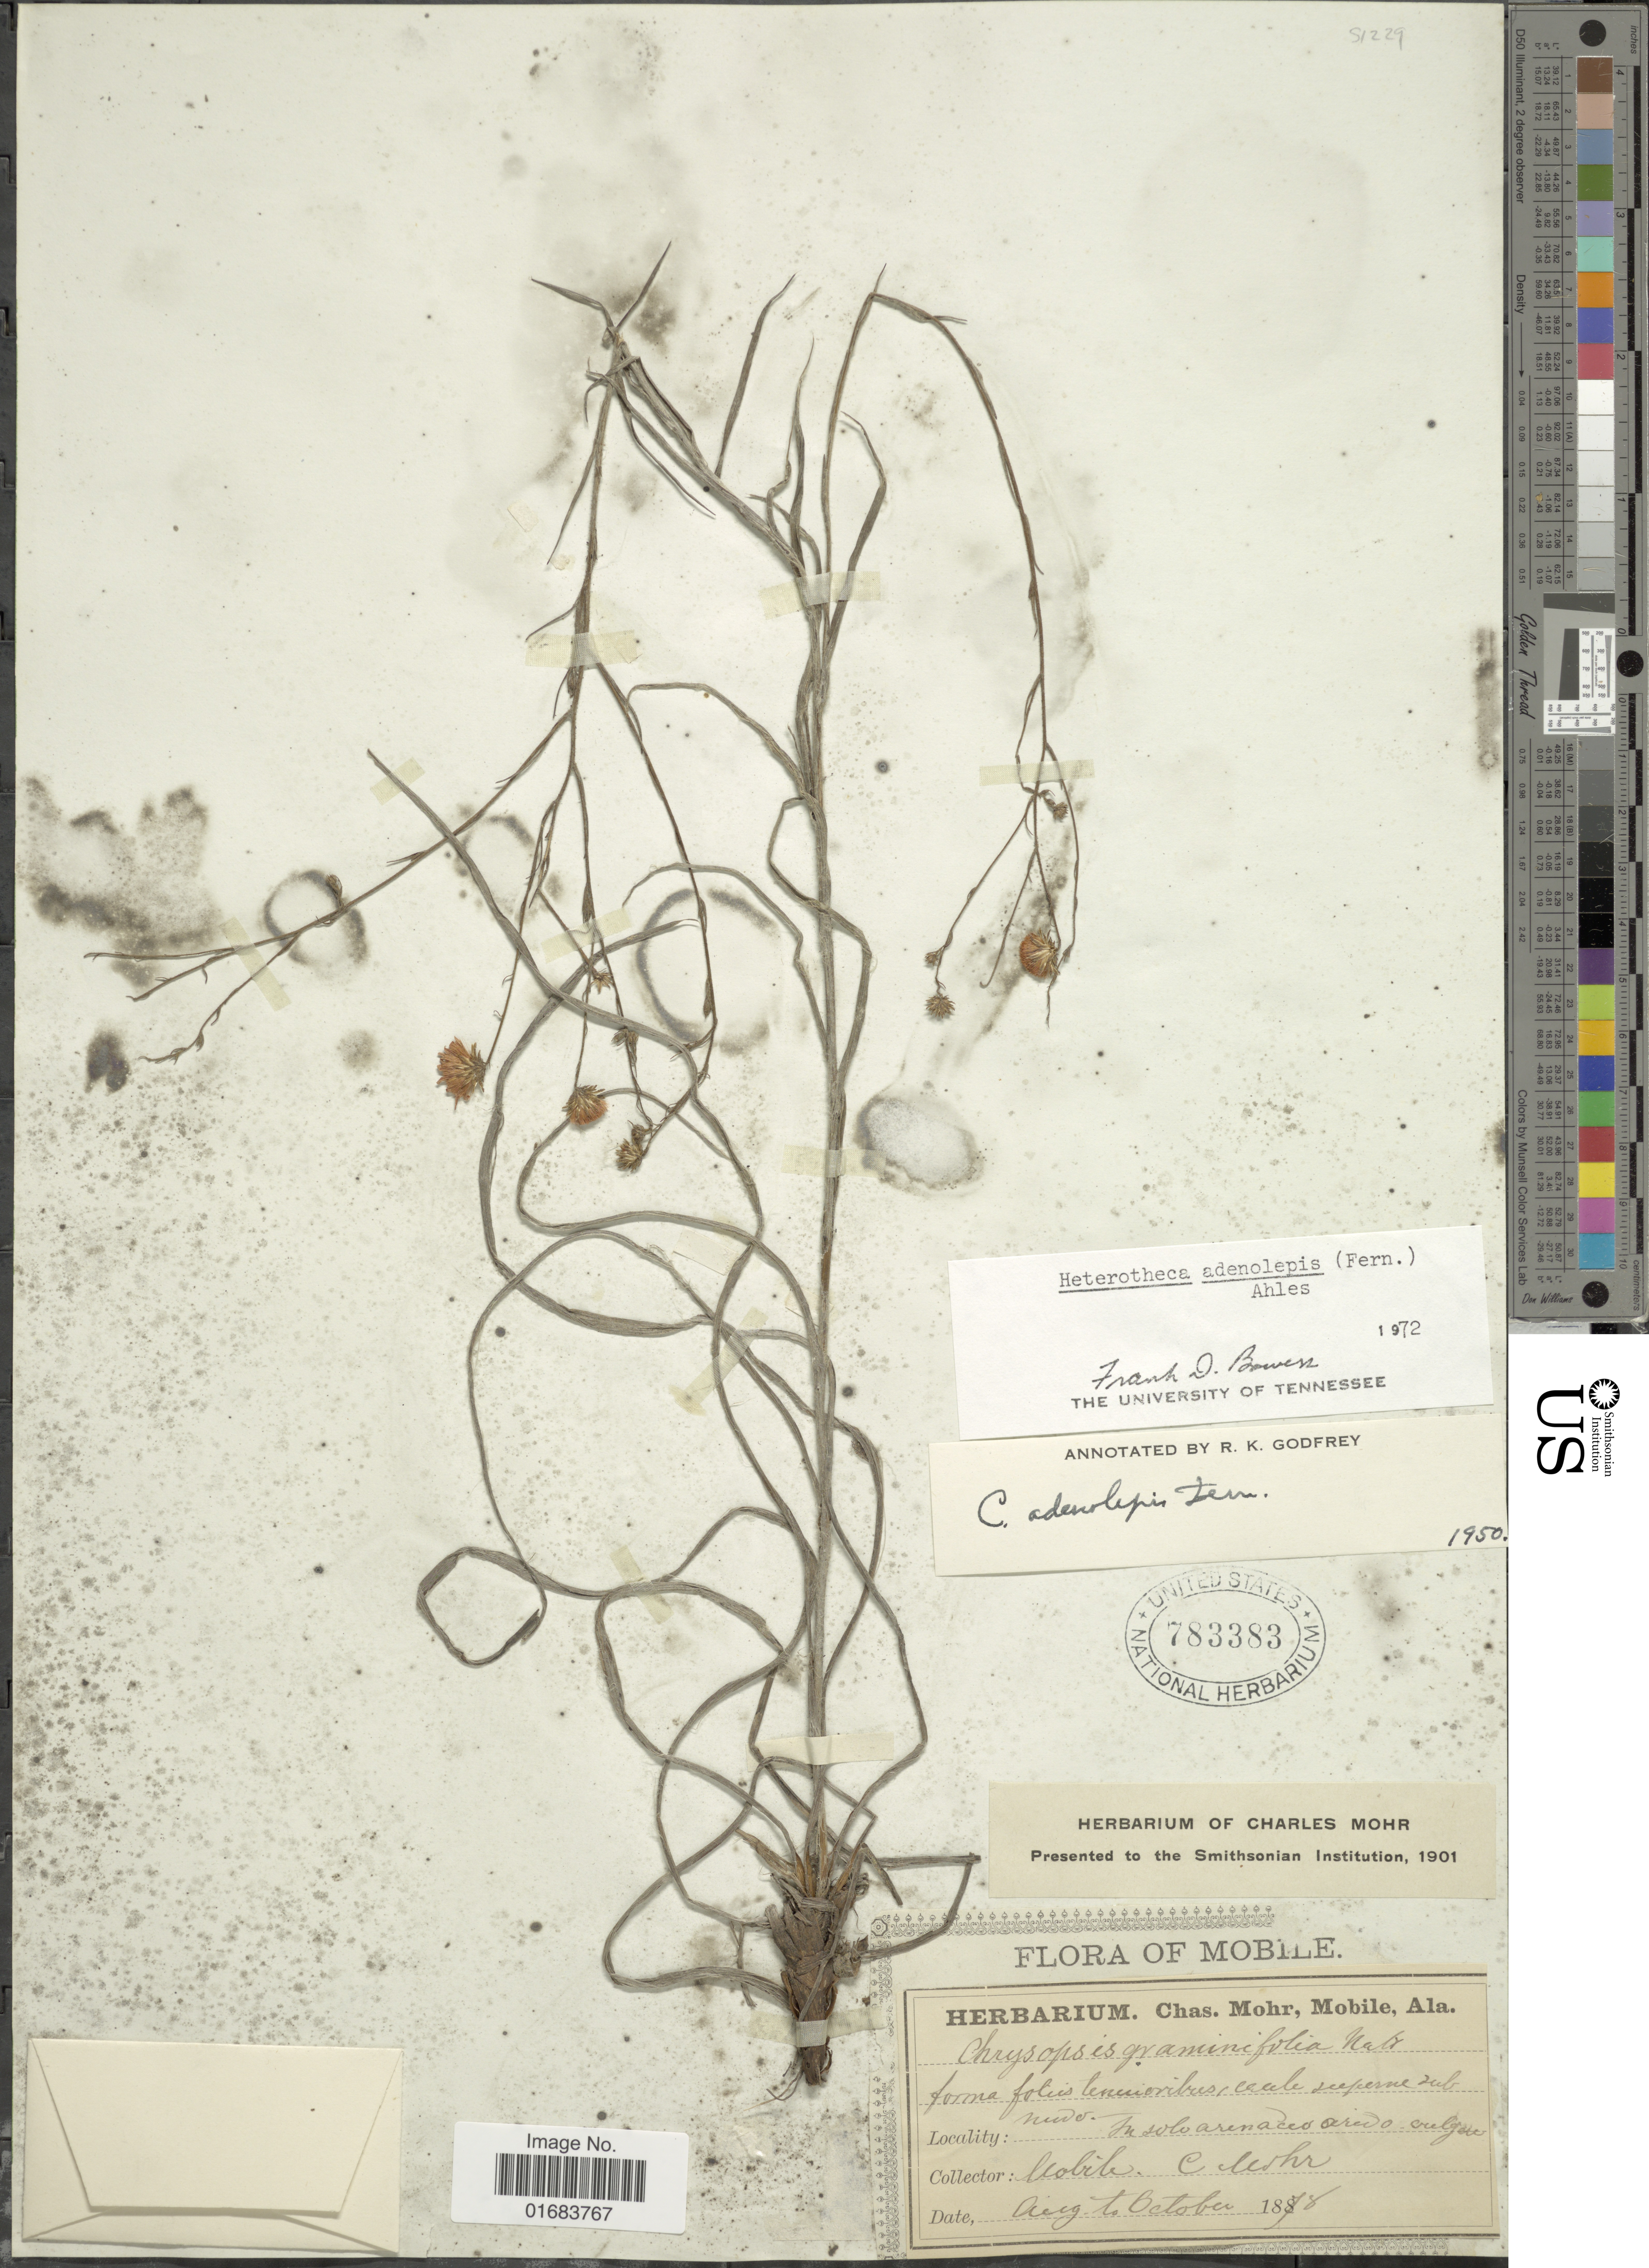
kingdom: Plantae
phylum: Tracheophyta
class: Magnoliopsida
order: Asterales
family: Asteraceae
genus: Pityopsis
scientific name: Pityopsis adenolepis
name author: (Fernald) Semple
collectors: Mohr, C. T. (herbarium)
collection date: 1878-08/1878-10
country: United States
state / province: Alabama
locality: Mobile.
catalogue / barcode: US 783383